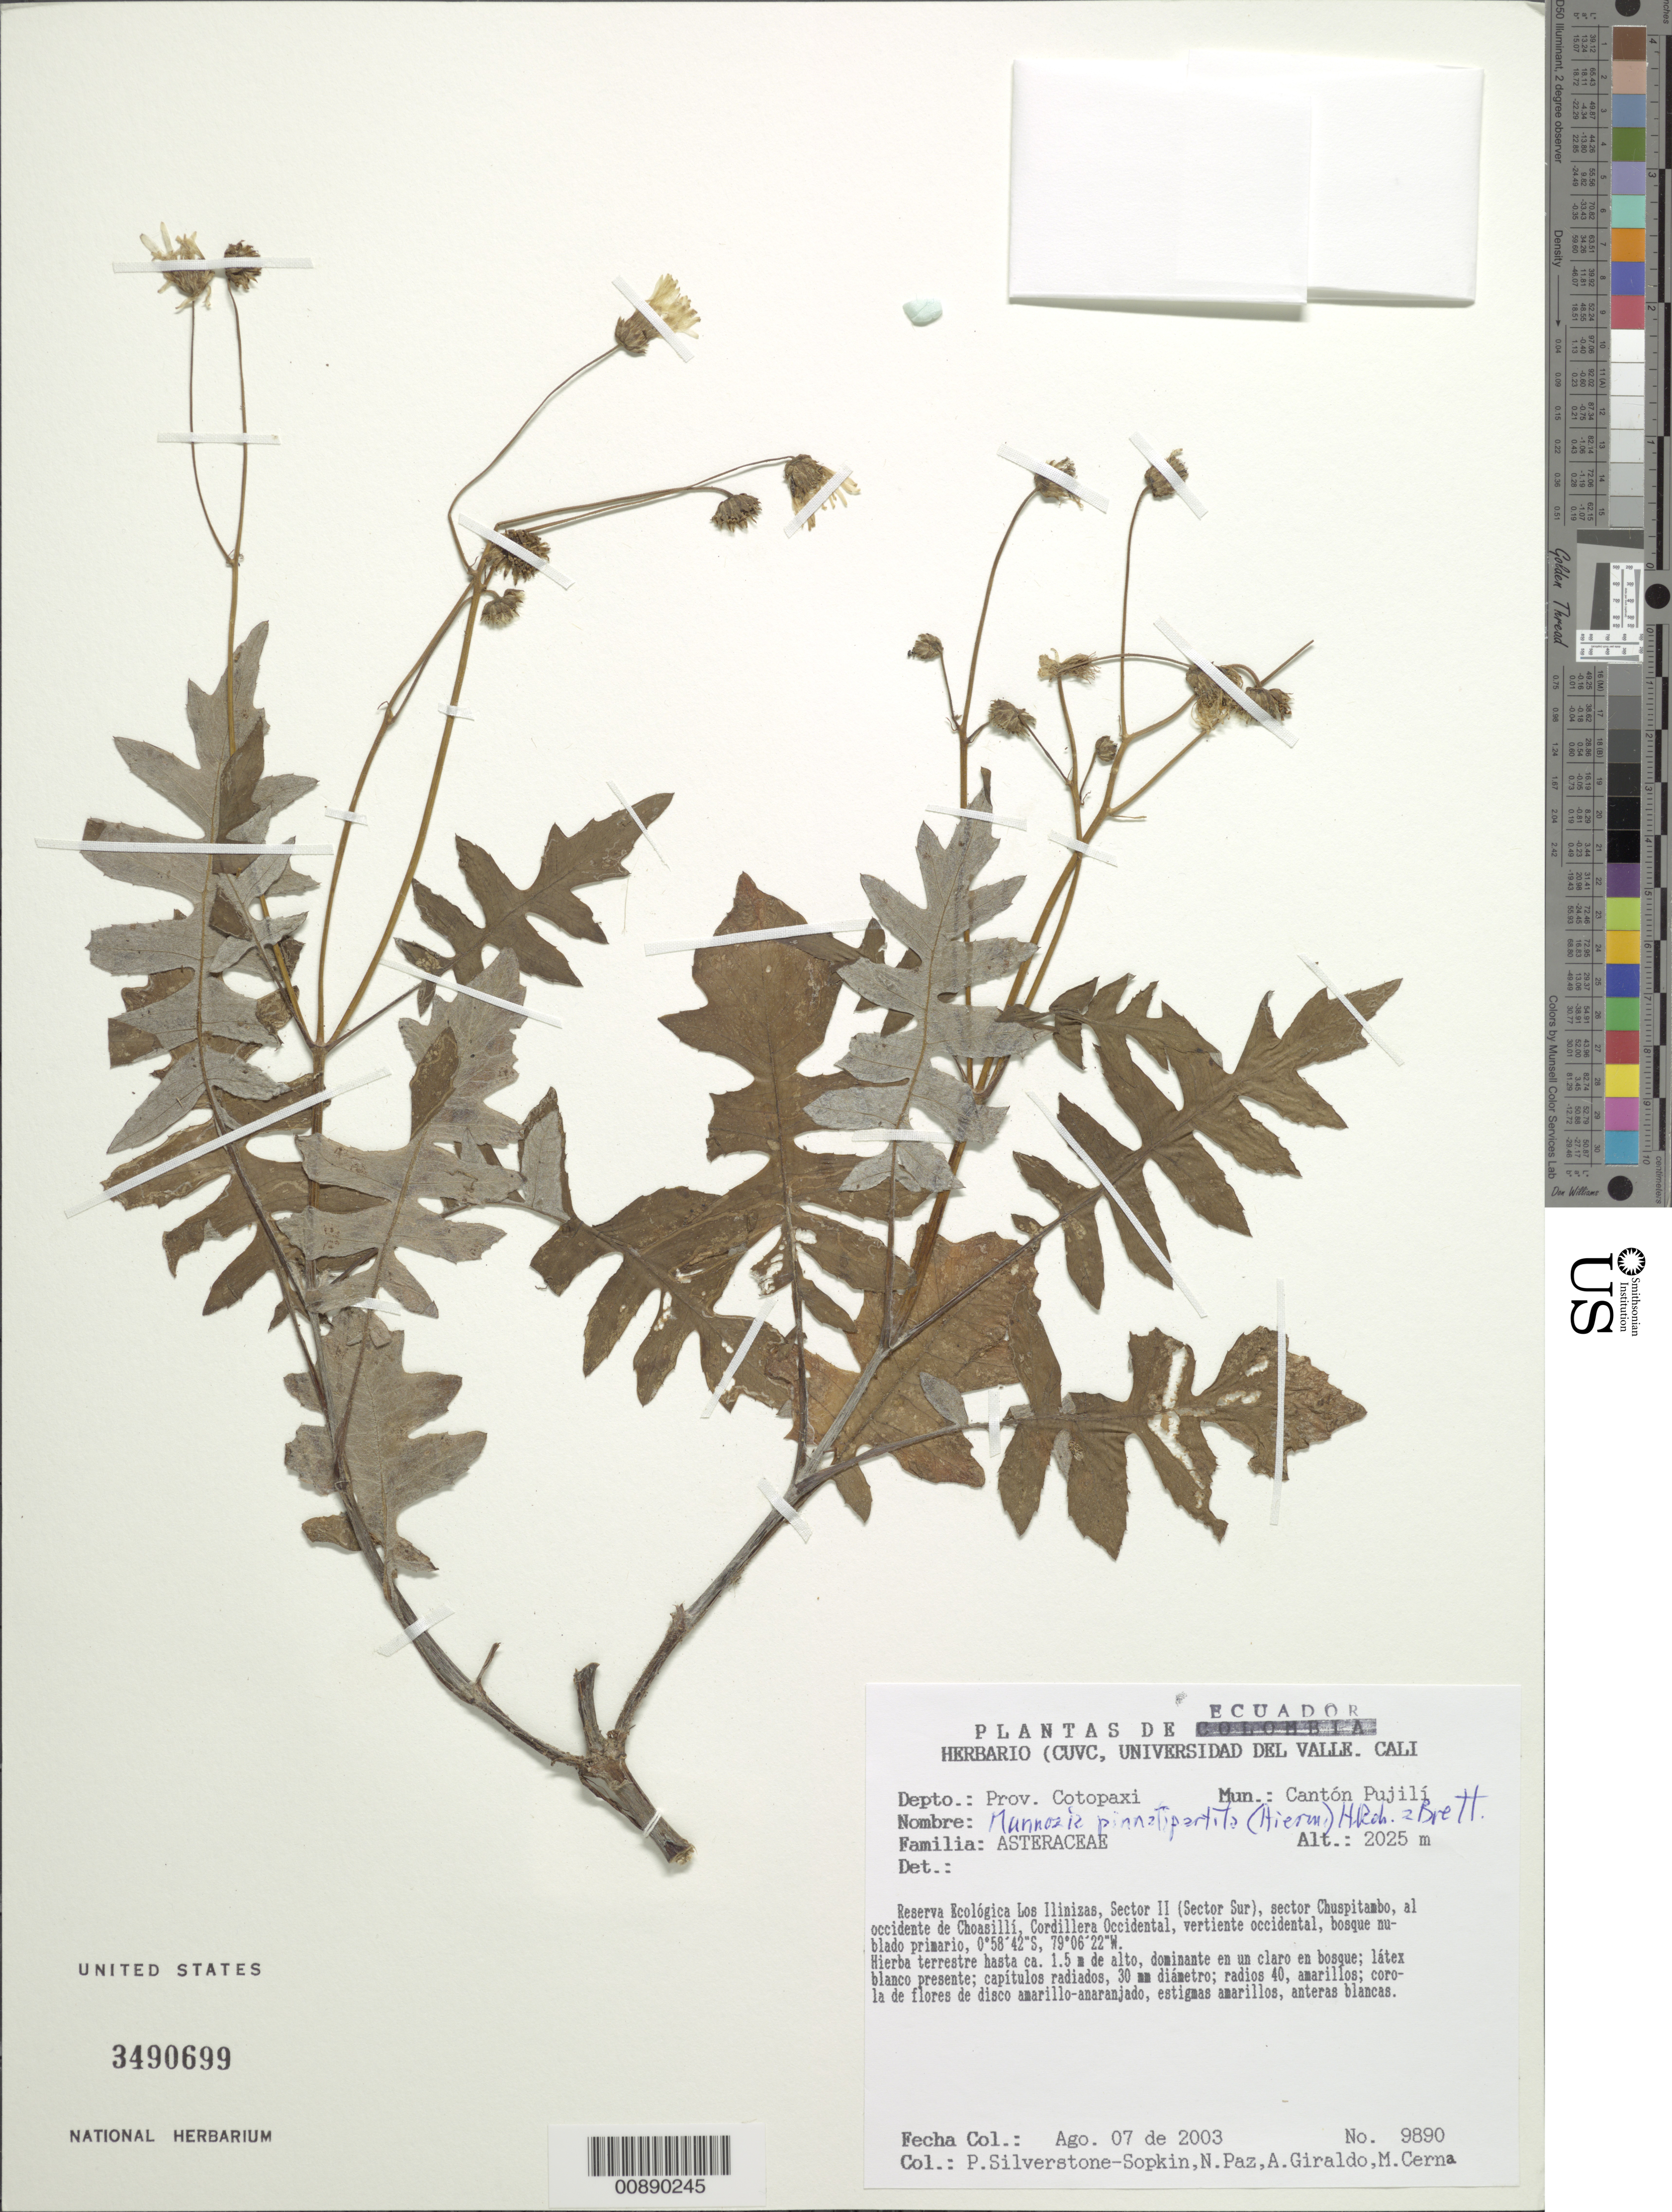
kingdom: Plantae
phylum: Tracheophyta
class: Magnoliopsida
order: Asterales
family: Asteraceae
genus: Munnozia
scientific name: Munnozia pinnatipartita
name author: (Hieron.) H. Rob. & Brettell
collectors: P. A. Silverstone-Sopkin, N. Paz, A. Giraldo & M. Cerna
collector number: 9890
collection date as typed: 7 August 2003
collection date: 2003-08-07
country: Ecuador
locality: Prov. Cotopaxi, Mun. Cantón Pujilí, Reserva Ecológica Los Llinizas, Sector II (sector sur), sector Chuspitambo, occidente de Choadillí, Cordillera Occidental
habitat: Bosque nublado primario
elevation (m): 2025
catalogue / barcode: US 3490699